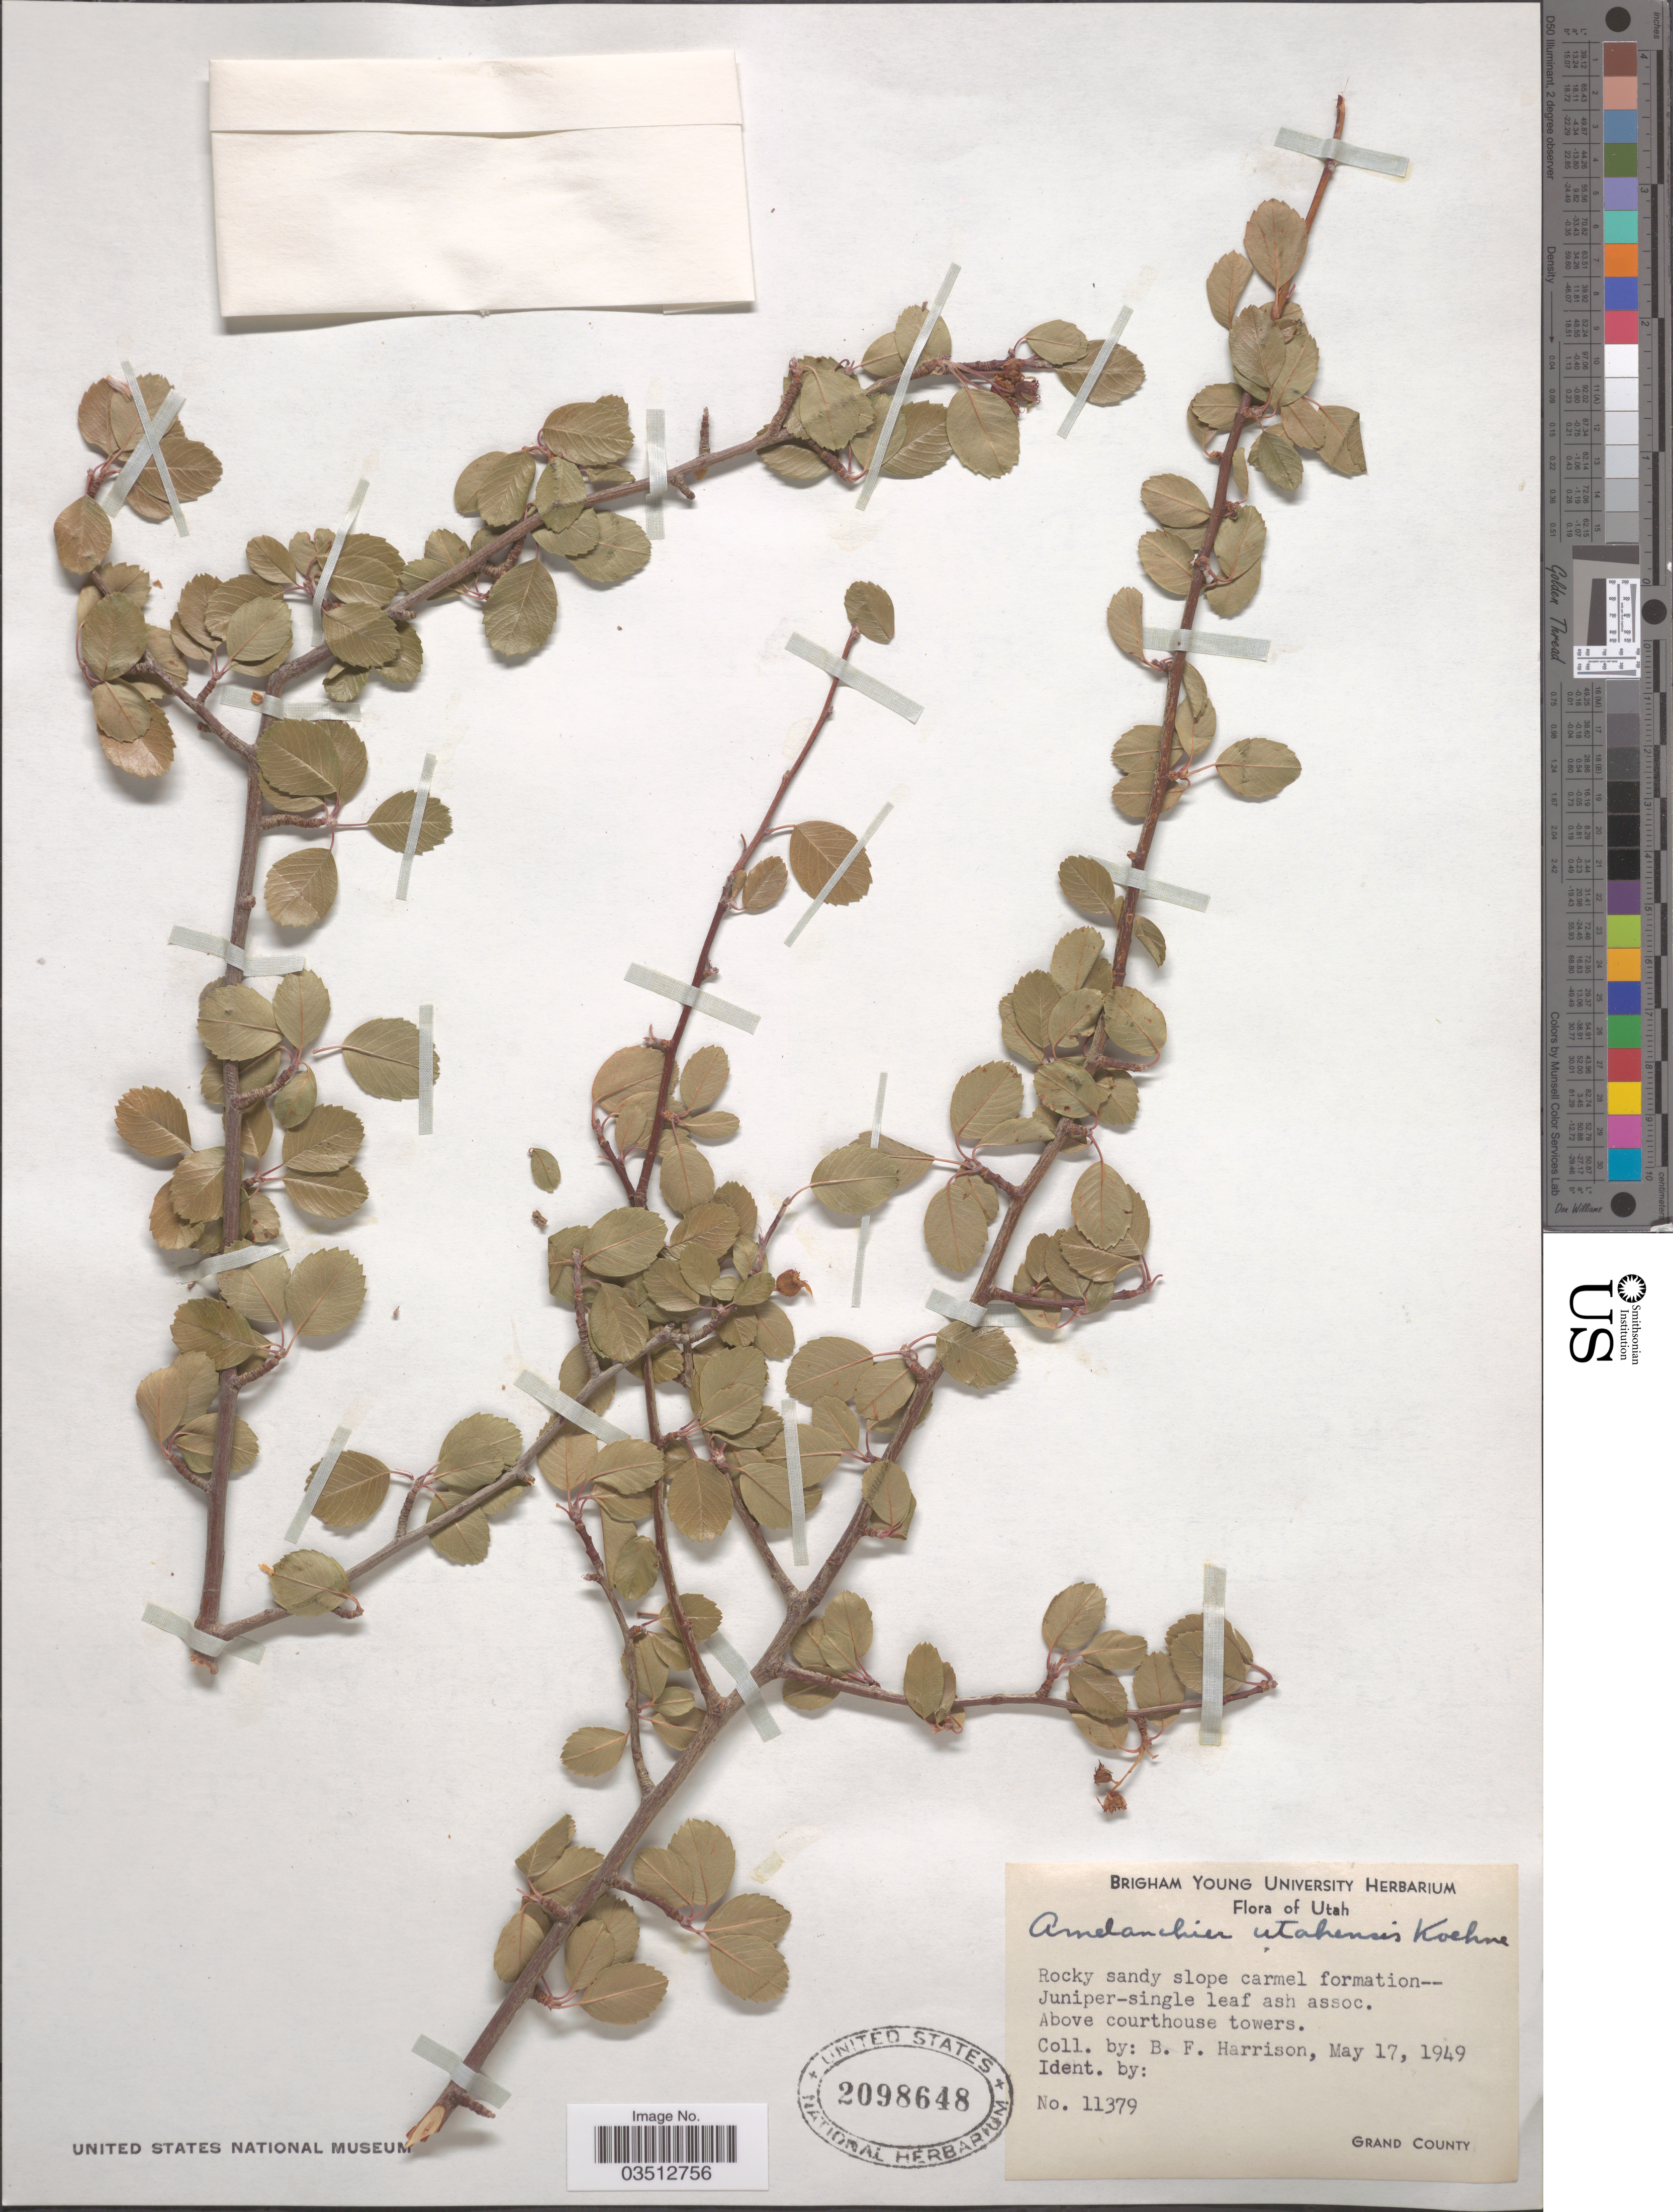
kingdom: Plantae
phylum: Tracheophyta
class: Magnoliopsida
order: Rosales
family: Rosaceae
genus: Amelanchier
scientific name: Amelanchier utahensis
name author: Koehne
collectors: B. F. Harrison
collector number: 11379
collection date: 1949-05-17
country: United States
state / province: Utah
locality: Above courthouse towers. Grand County.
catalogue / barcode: US 2098648